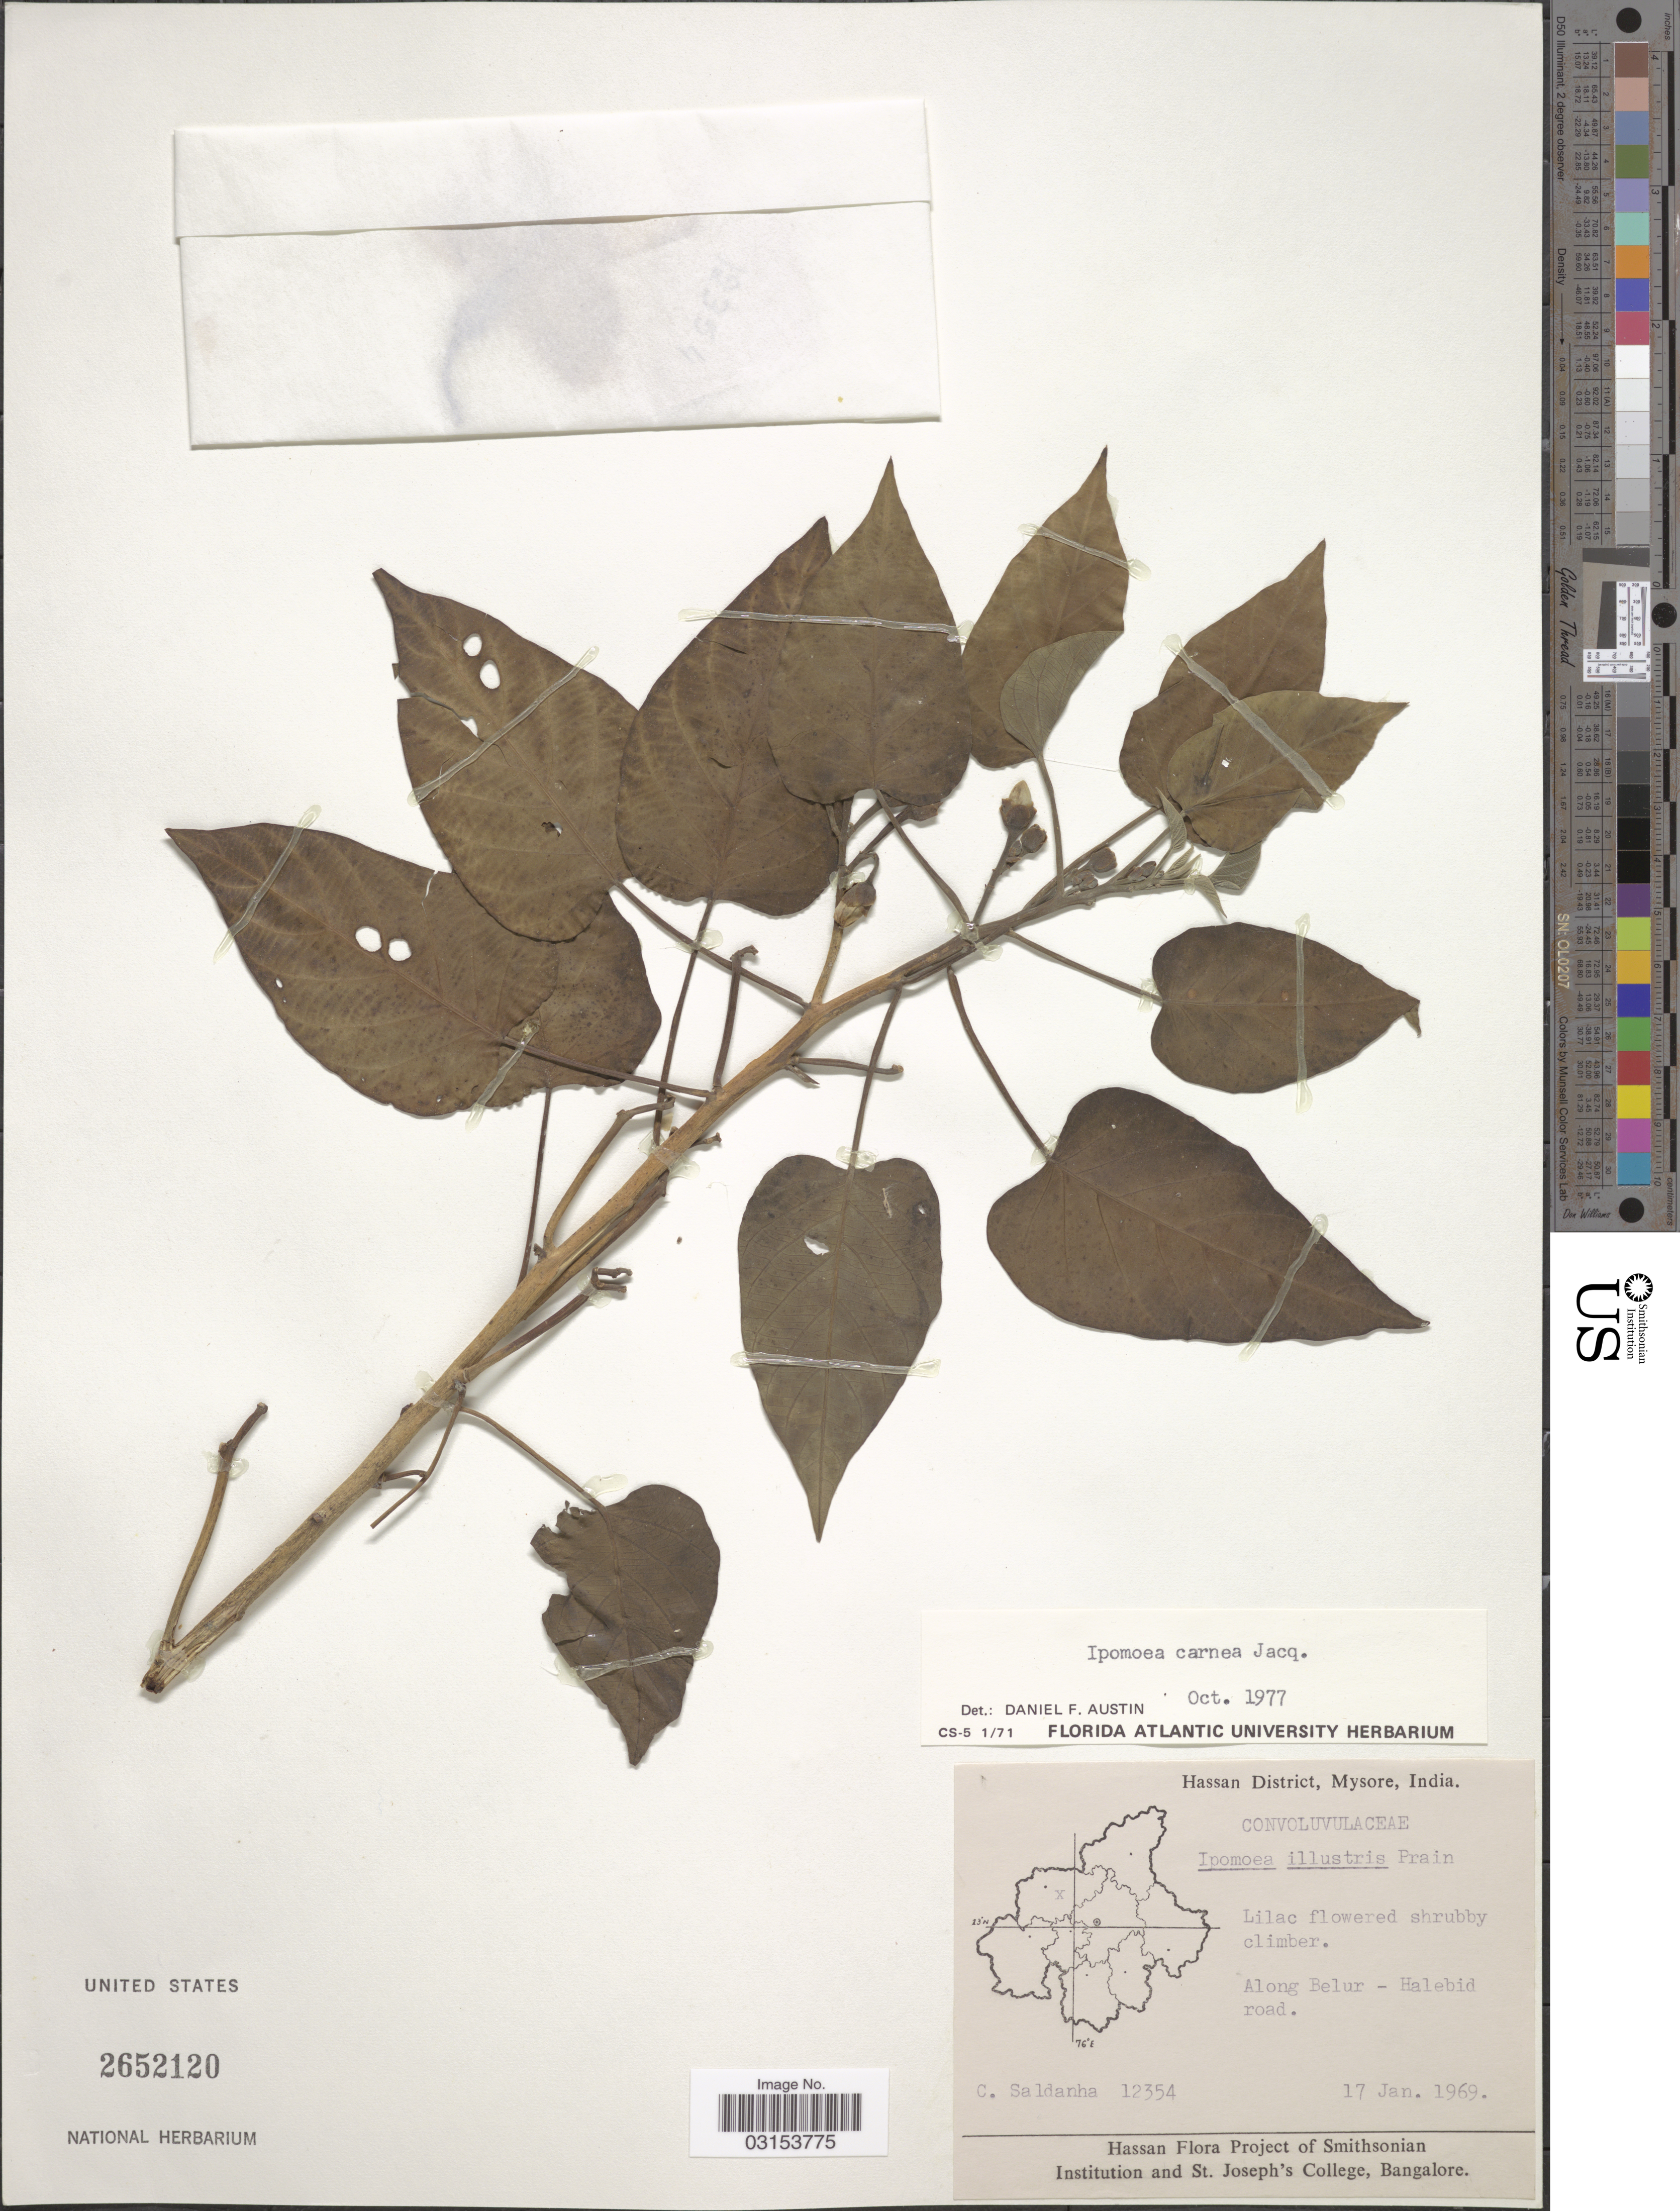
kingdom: Plantae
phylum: Tracheophyta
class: Magnoliopsida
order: Solanales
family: Convolvulaceae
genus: Ipomoea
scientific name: Ipomoea carnea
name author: Jacq.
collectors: C. Saldanha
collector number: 12354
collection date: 1969-01-17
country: India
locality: Hassan District, Mysore. Along Belur - Halebid road.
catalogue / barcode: US 2652120